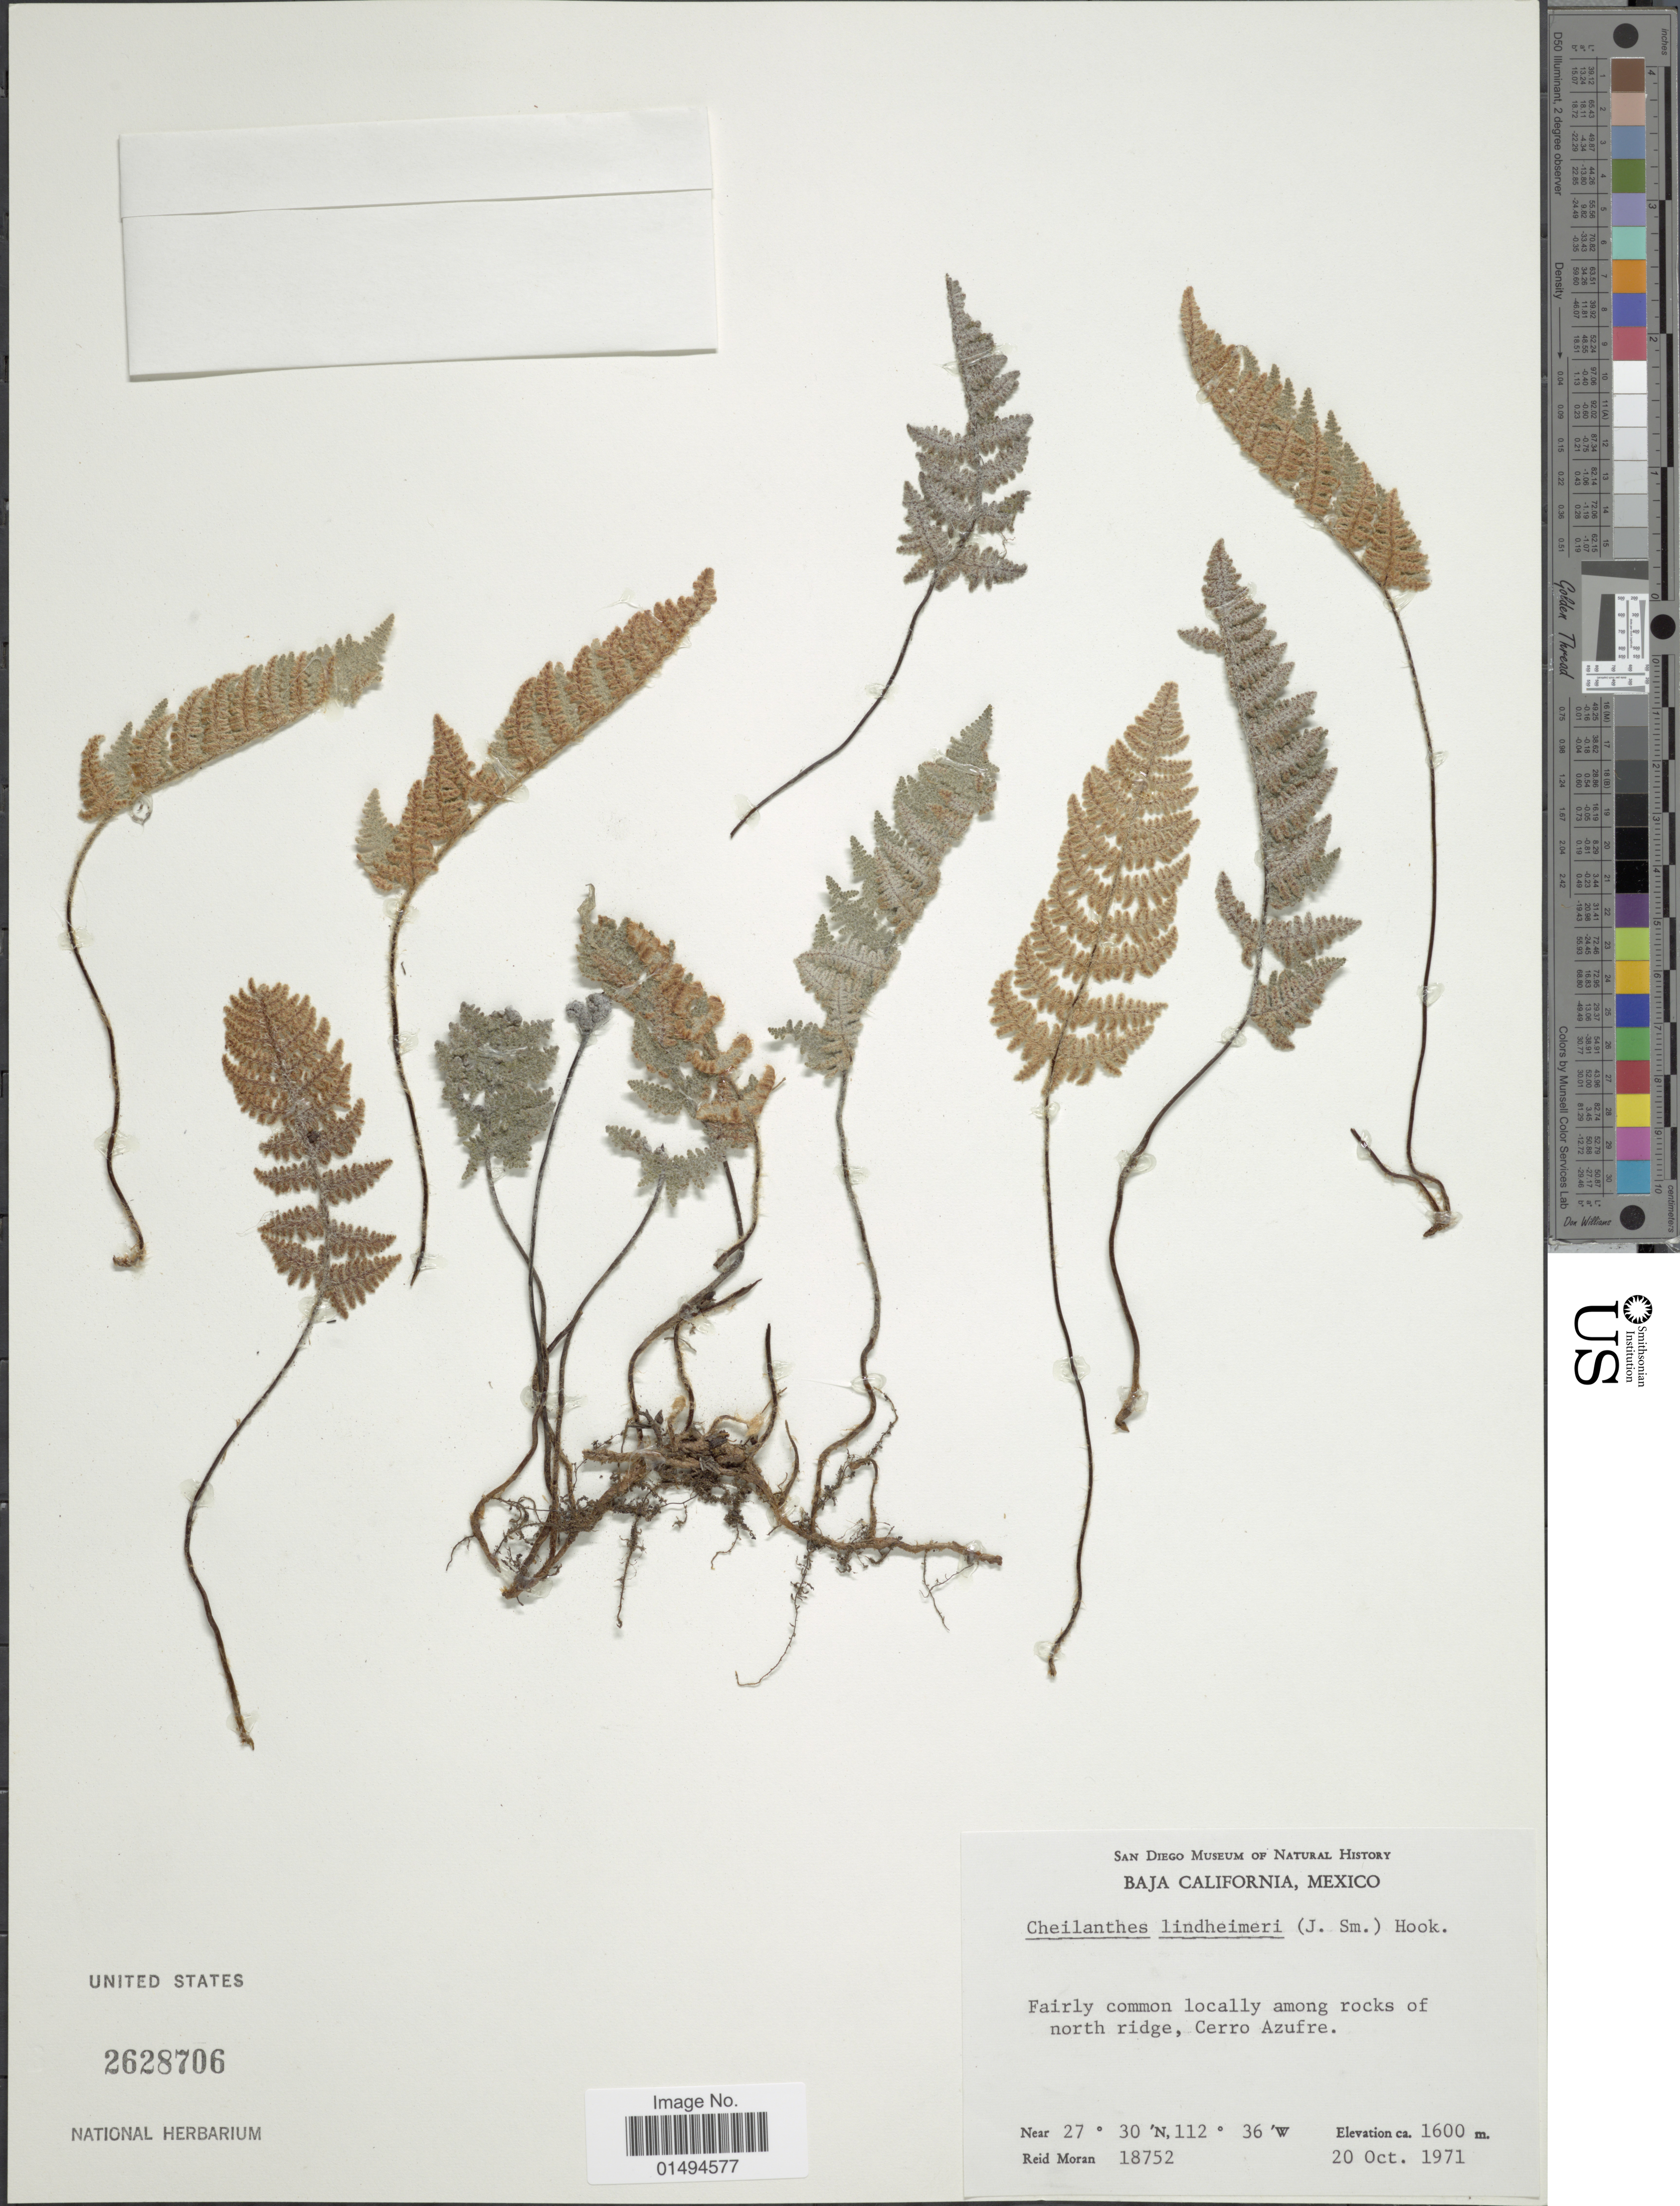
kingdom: Plantae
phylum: Tracheophyta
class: Polypodiopsida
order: Polypodiales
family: Pteridaceae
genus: Myriopteris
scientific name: Myriopteris lindheimeri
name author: (Hook.) J. Sm.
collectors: R. V. Moran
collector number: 18752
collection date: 1971-10-20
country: Mexico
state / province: Baja California Sur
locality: Fairly common locally among rocks of north ridge, Cerro Azufre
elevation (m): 1600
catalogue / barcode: US 2628706